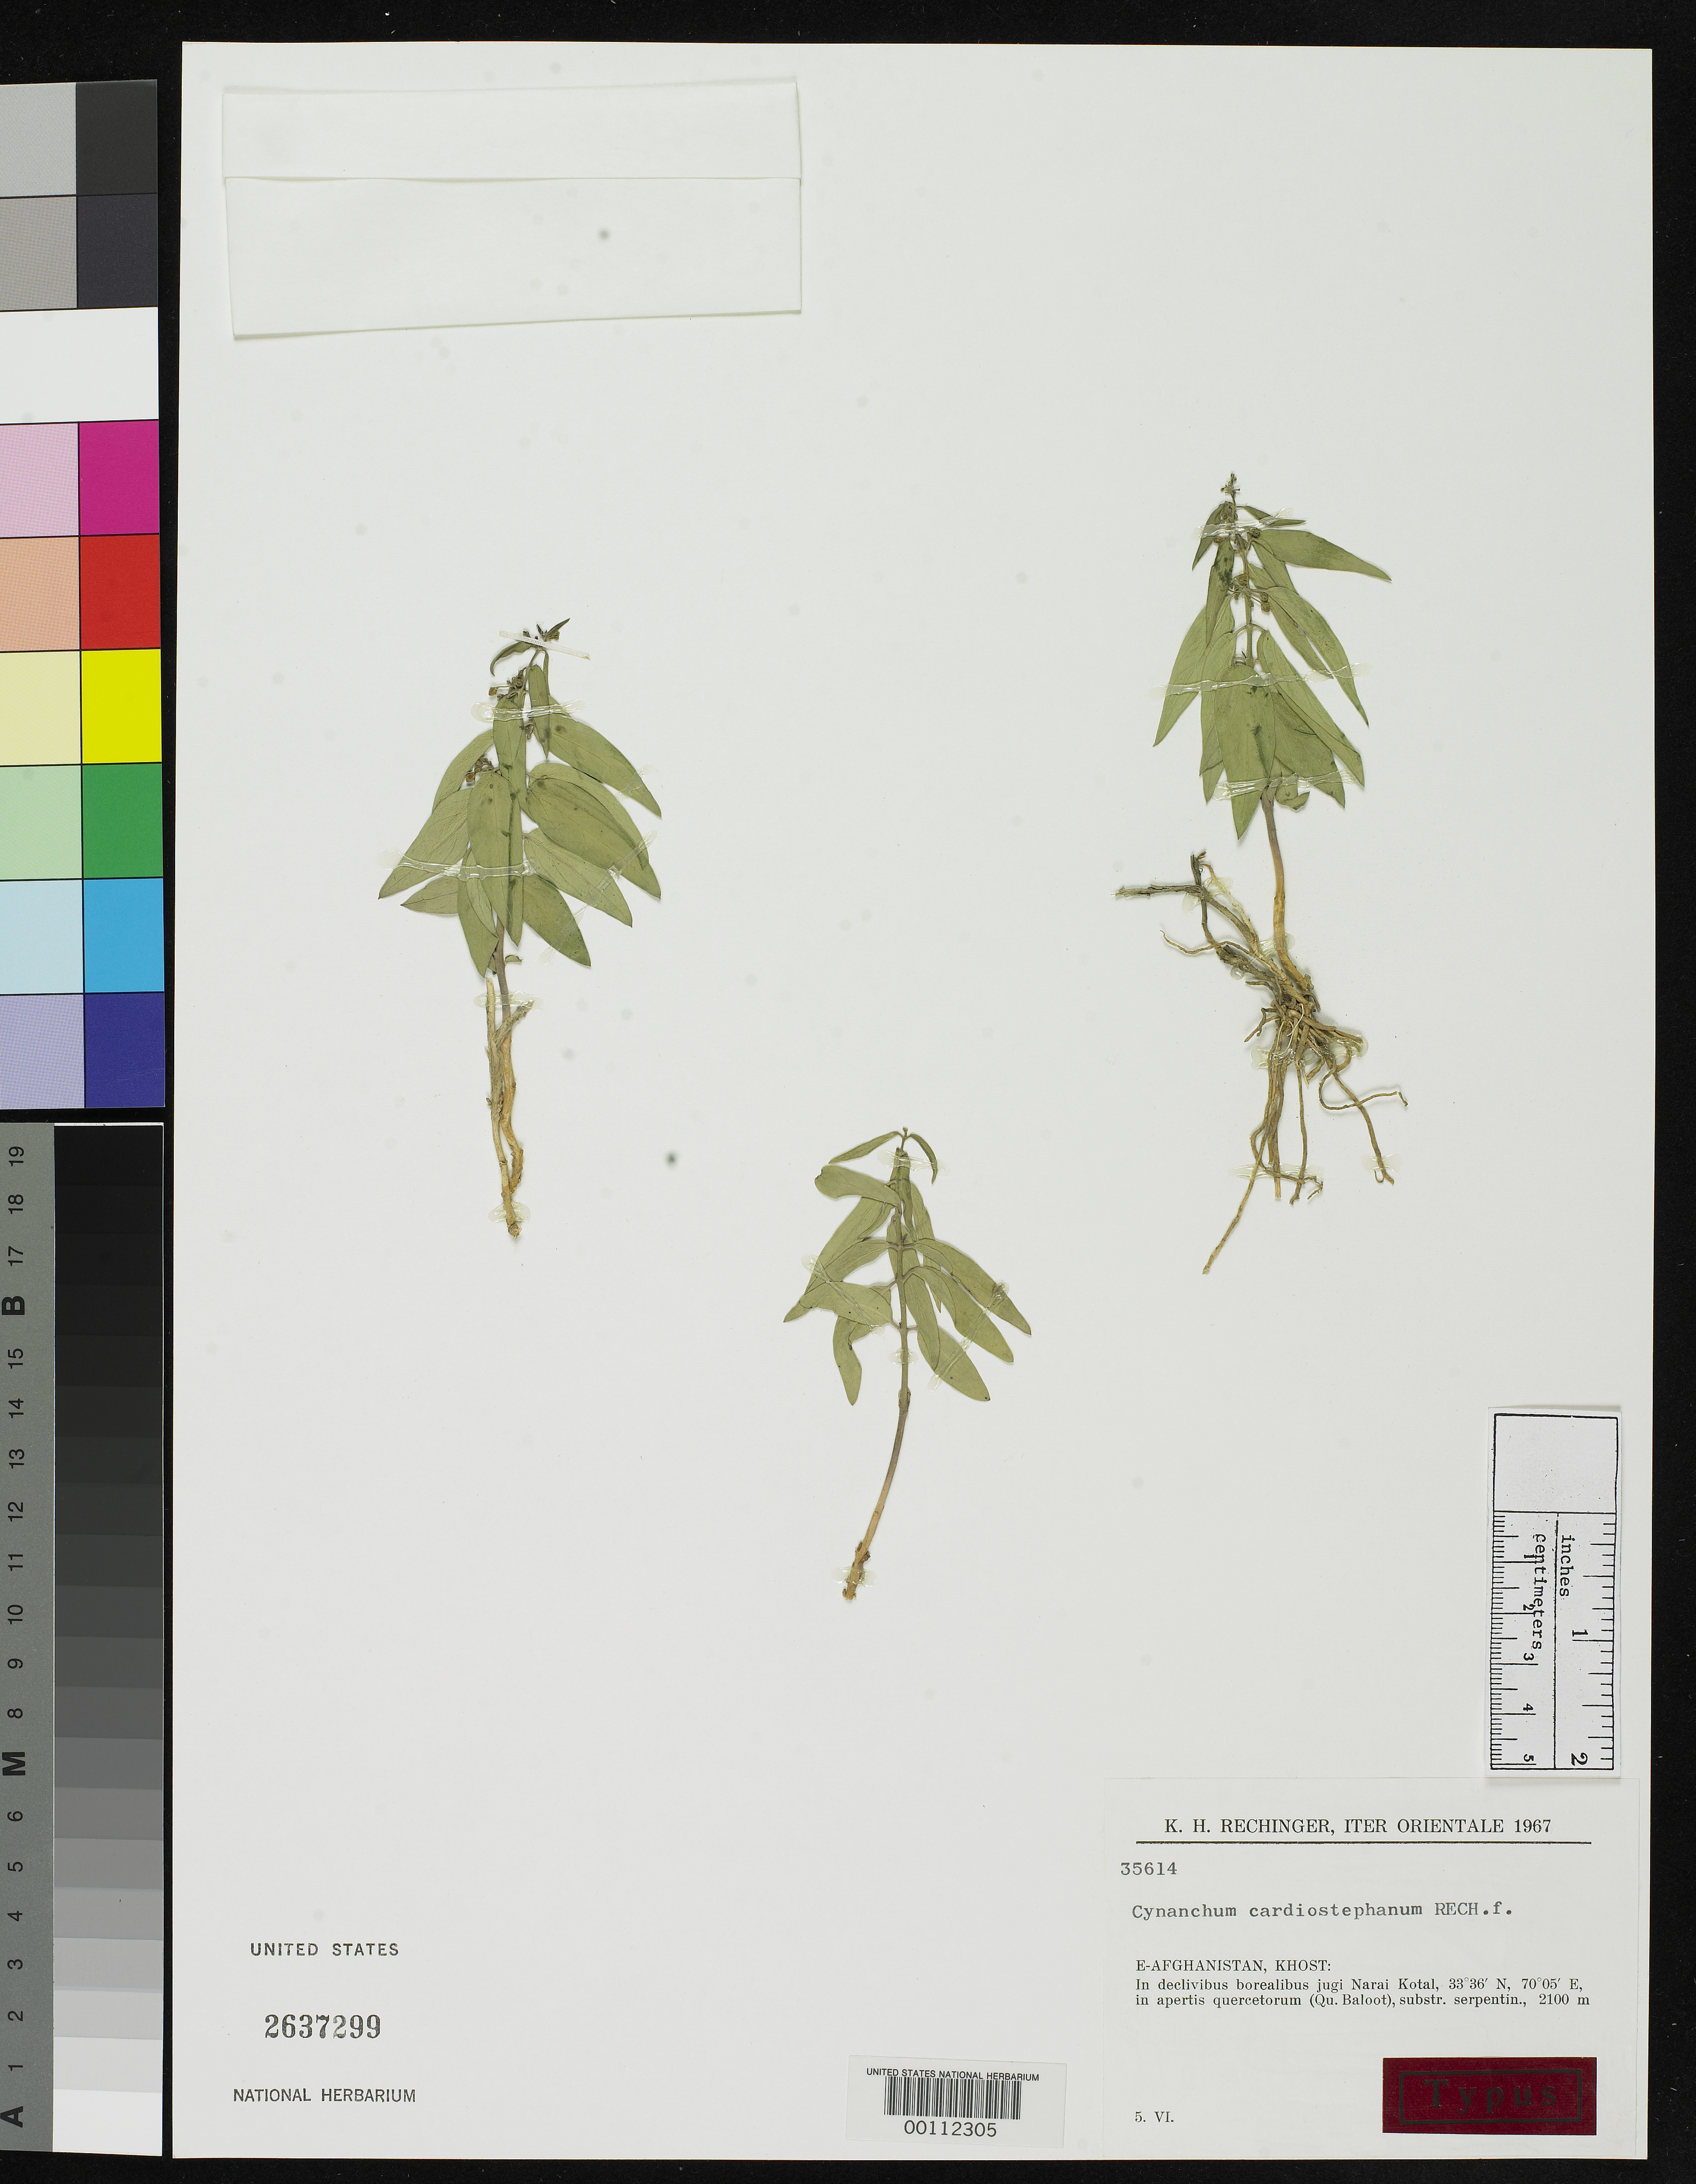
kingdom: Plantae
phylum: Tracheophyta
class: Magnoliopsida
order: Gentianales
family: Apocynaceae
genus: Cynanchum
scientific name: Cynanchum cardiostephanum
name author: Rech. f.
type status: Type Collection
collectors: K. H. Rechinger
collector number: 35614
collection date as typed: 05 Jun 1967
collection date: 1967-06-05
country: Afghanistan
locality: Khost.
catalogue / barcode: US 2637299